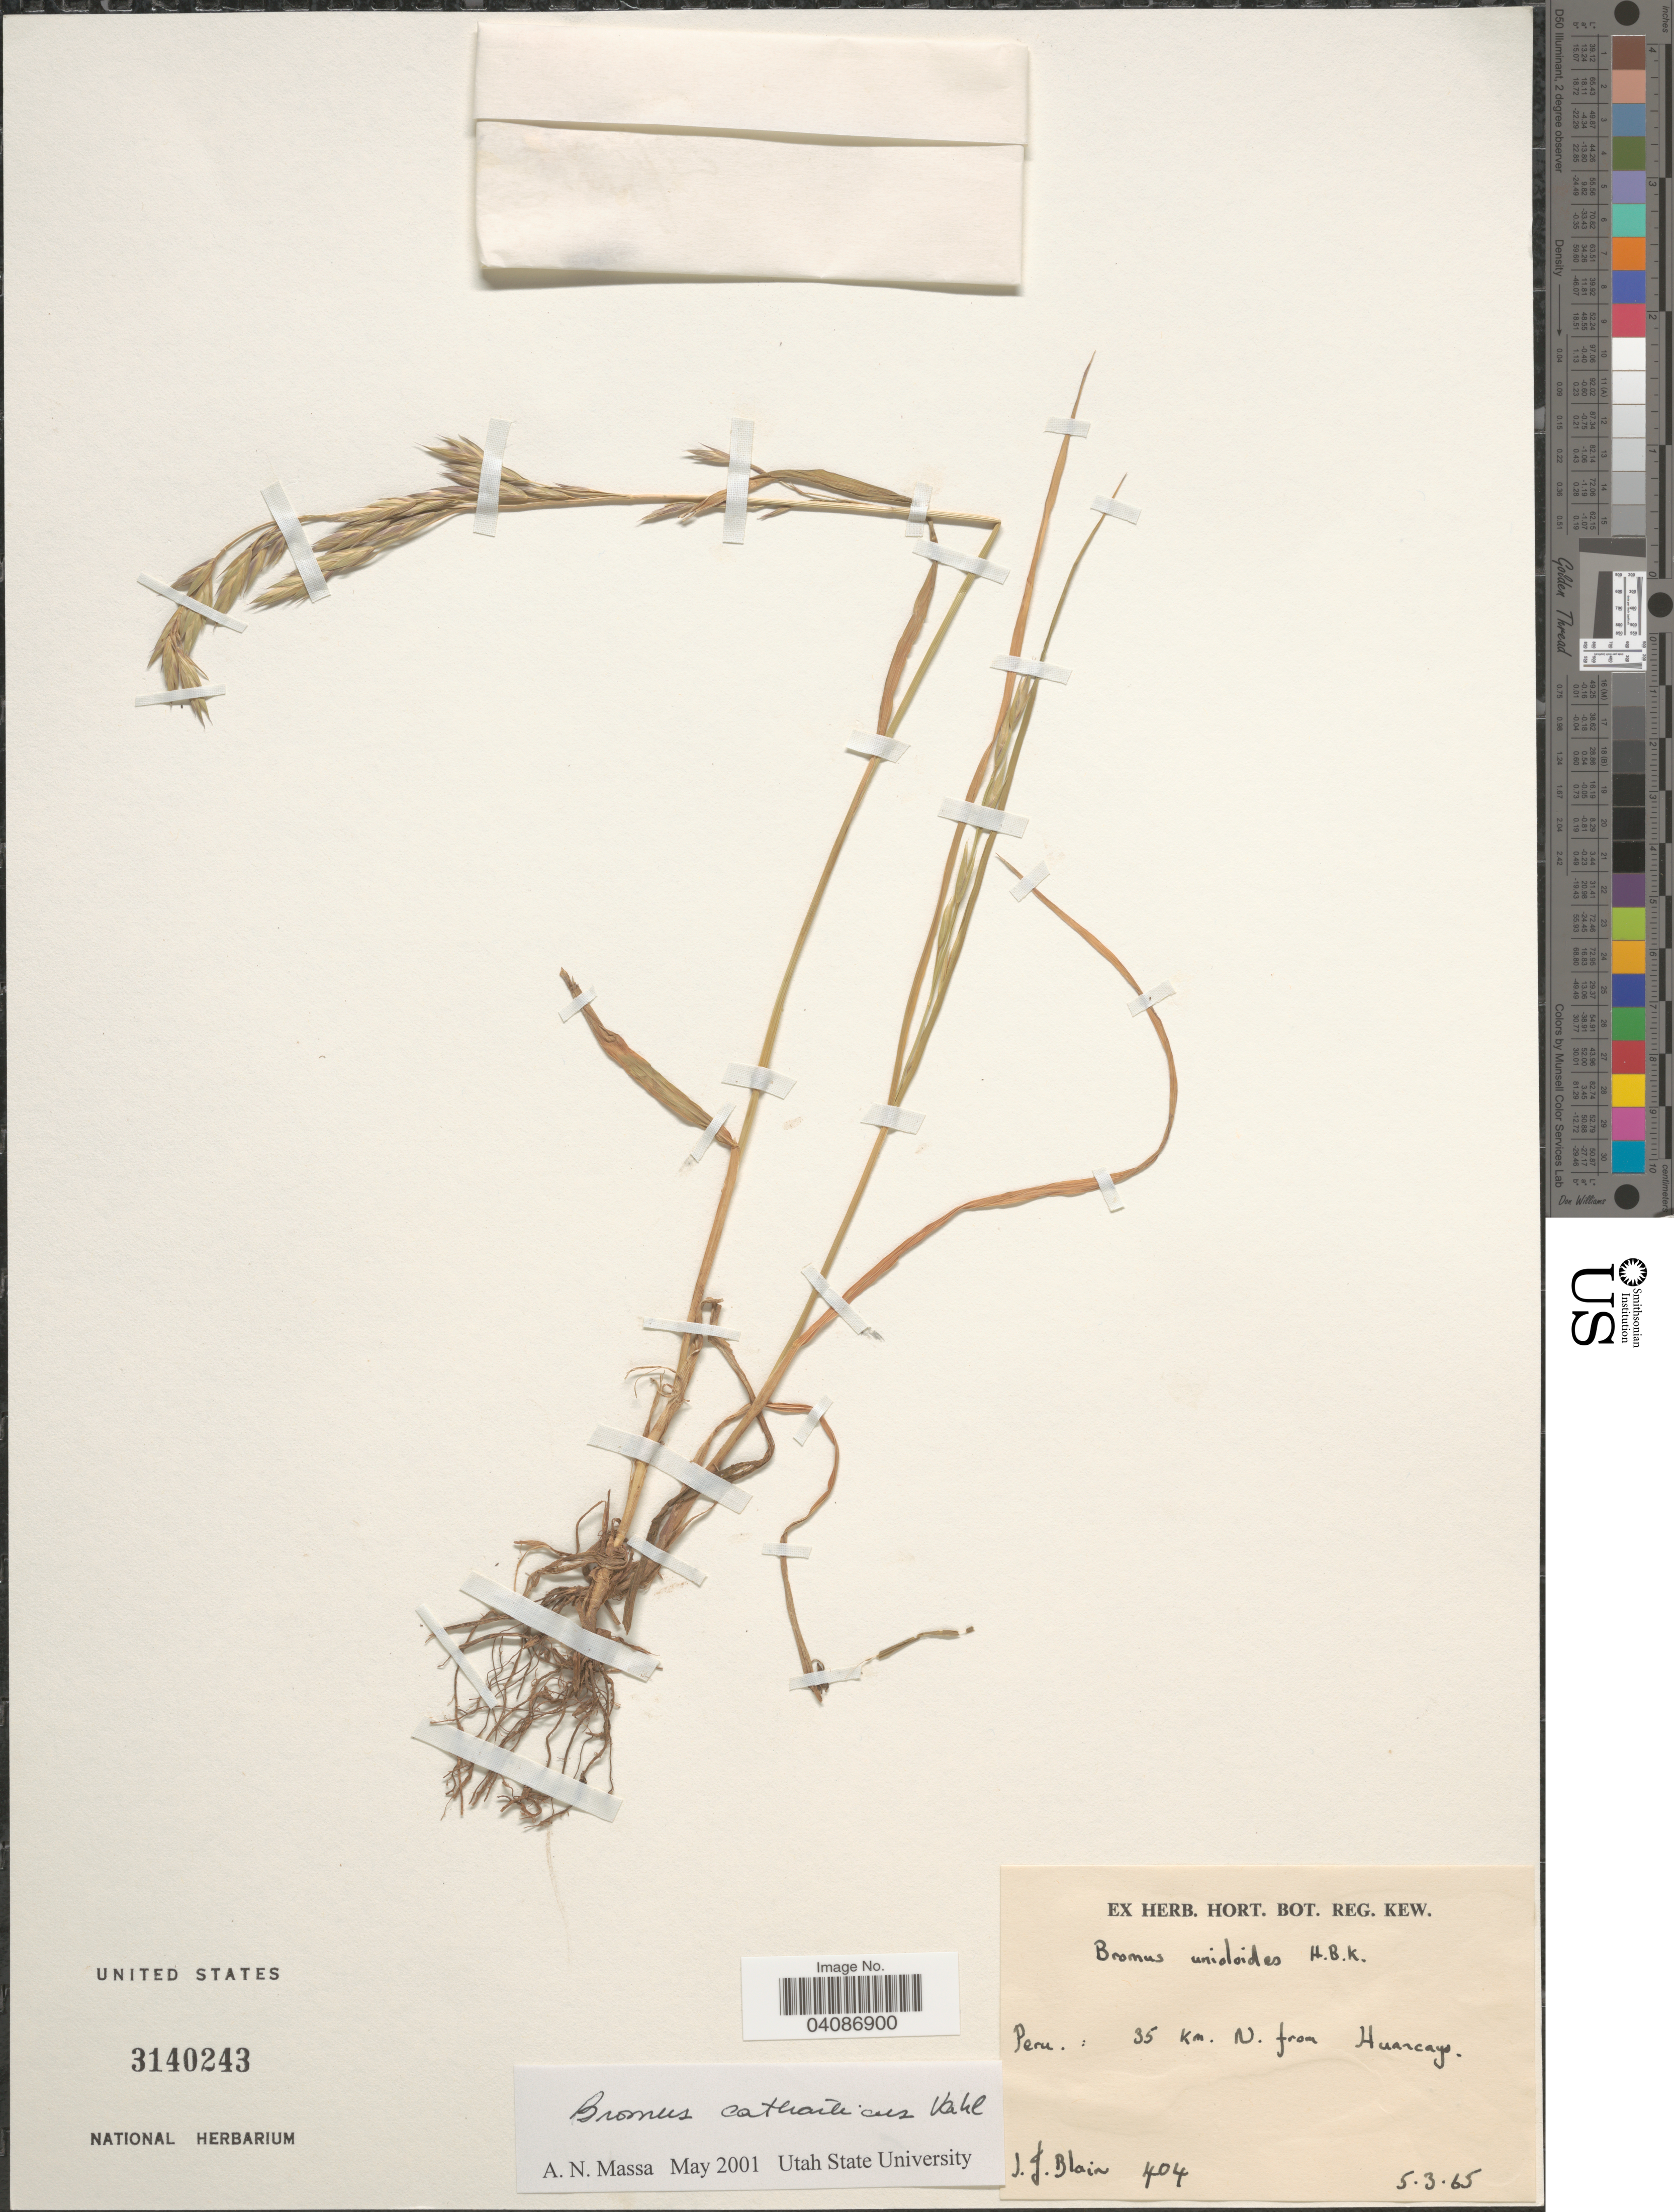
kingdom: Plantae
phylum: Tracheophyta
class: Liliopsida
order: Poales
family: Poaceae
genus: Bromus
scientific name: Bromus catharticus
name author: Vahl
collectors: J. Blain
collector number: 404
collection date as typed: Transcribed d/m/y: 5/3/65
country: Peru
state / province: Junín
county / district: Huancayo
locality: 35 Km. N. from Huancayo.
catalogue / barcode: US 3140243